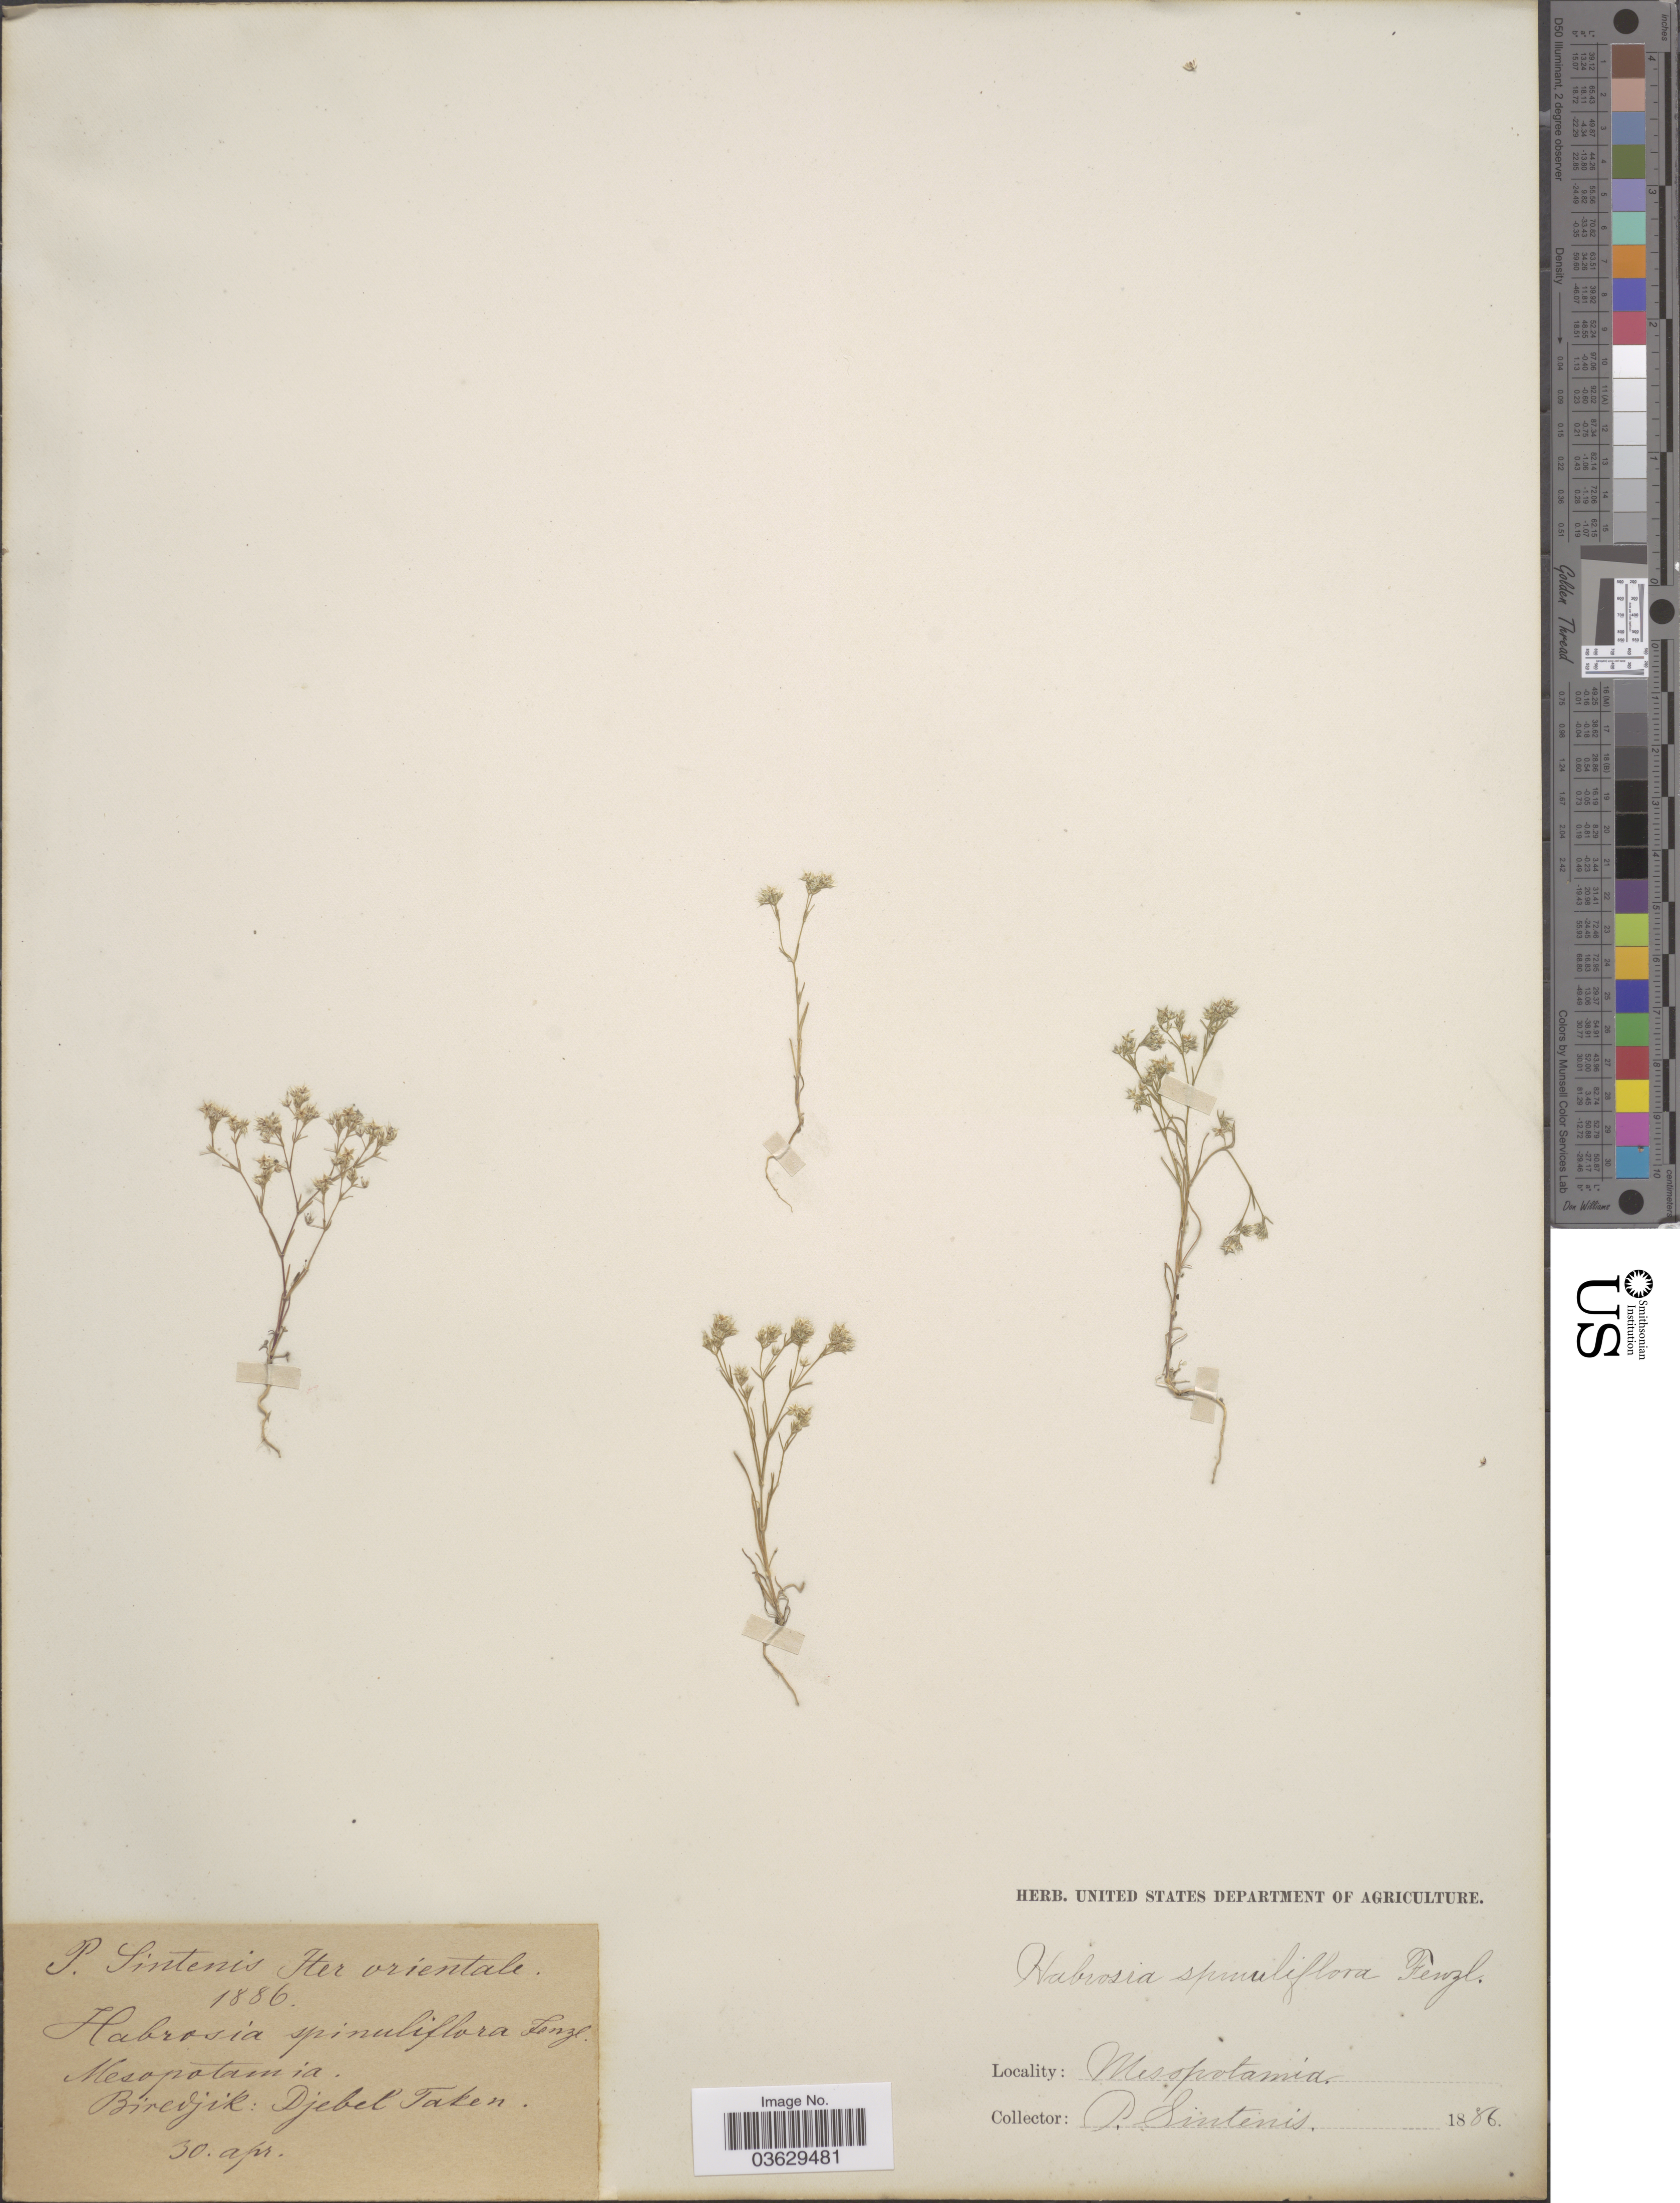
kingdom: Plantae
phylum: Tracheophyta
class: Magnoliopsida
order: Caryophyllales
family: Caryophyllaceae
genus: Habrosia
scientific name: Habrosia spinuliflora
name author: Fenzl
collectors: P. Sintenis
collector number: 461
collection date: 1888-04-30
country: Turkey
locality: Orientale. Mesopotamia. Biredjik: Djebel Taken.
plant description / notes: This collection is part of Paul Sintenis' “Iter Orientale 1888” trip, and the collector number is 461.